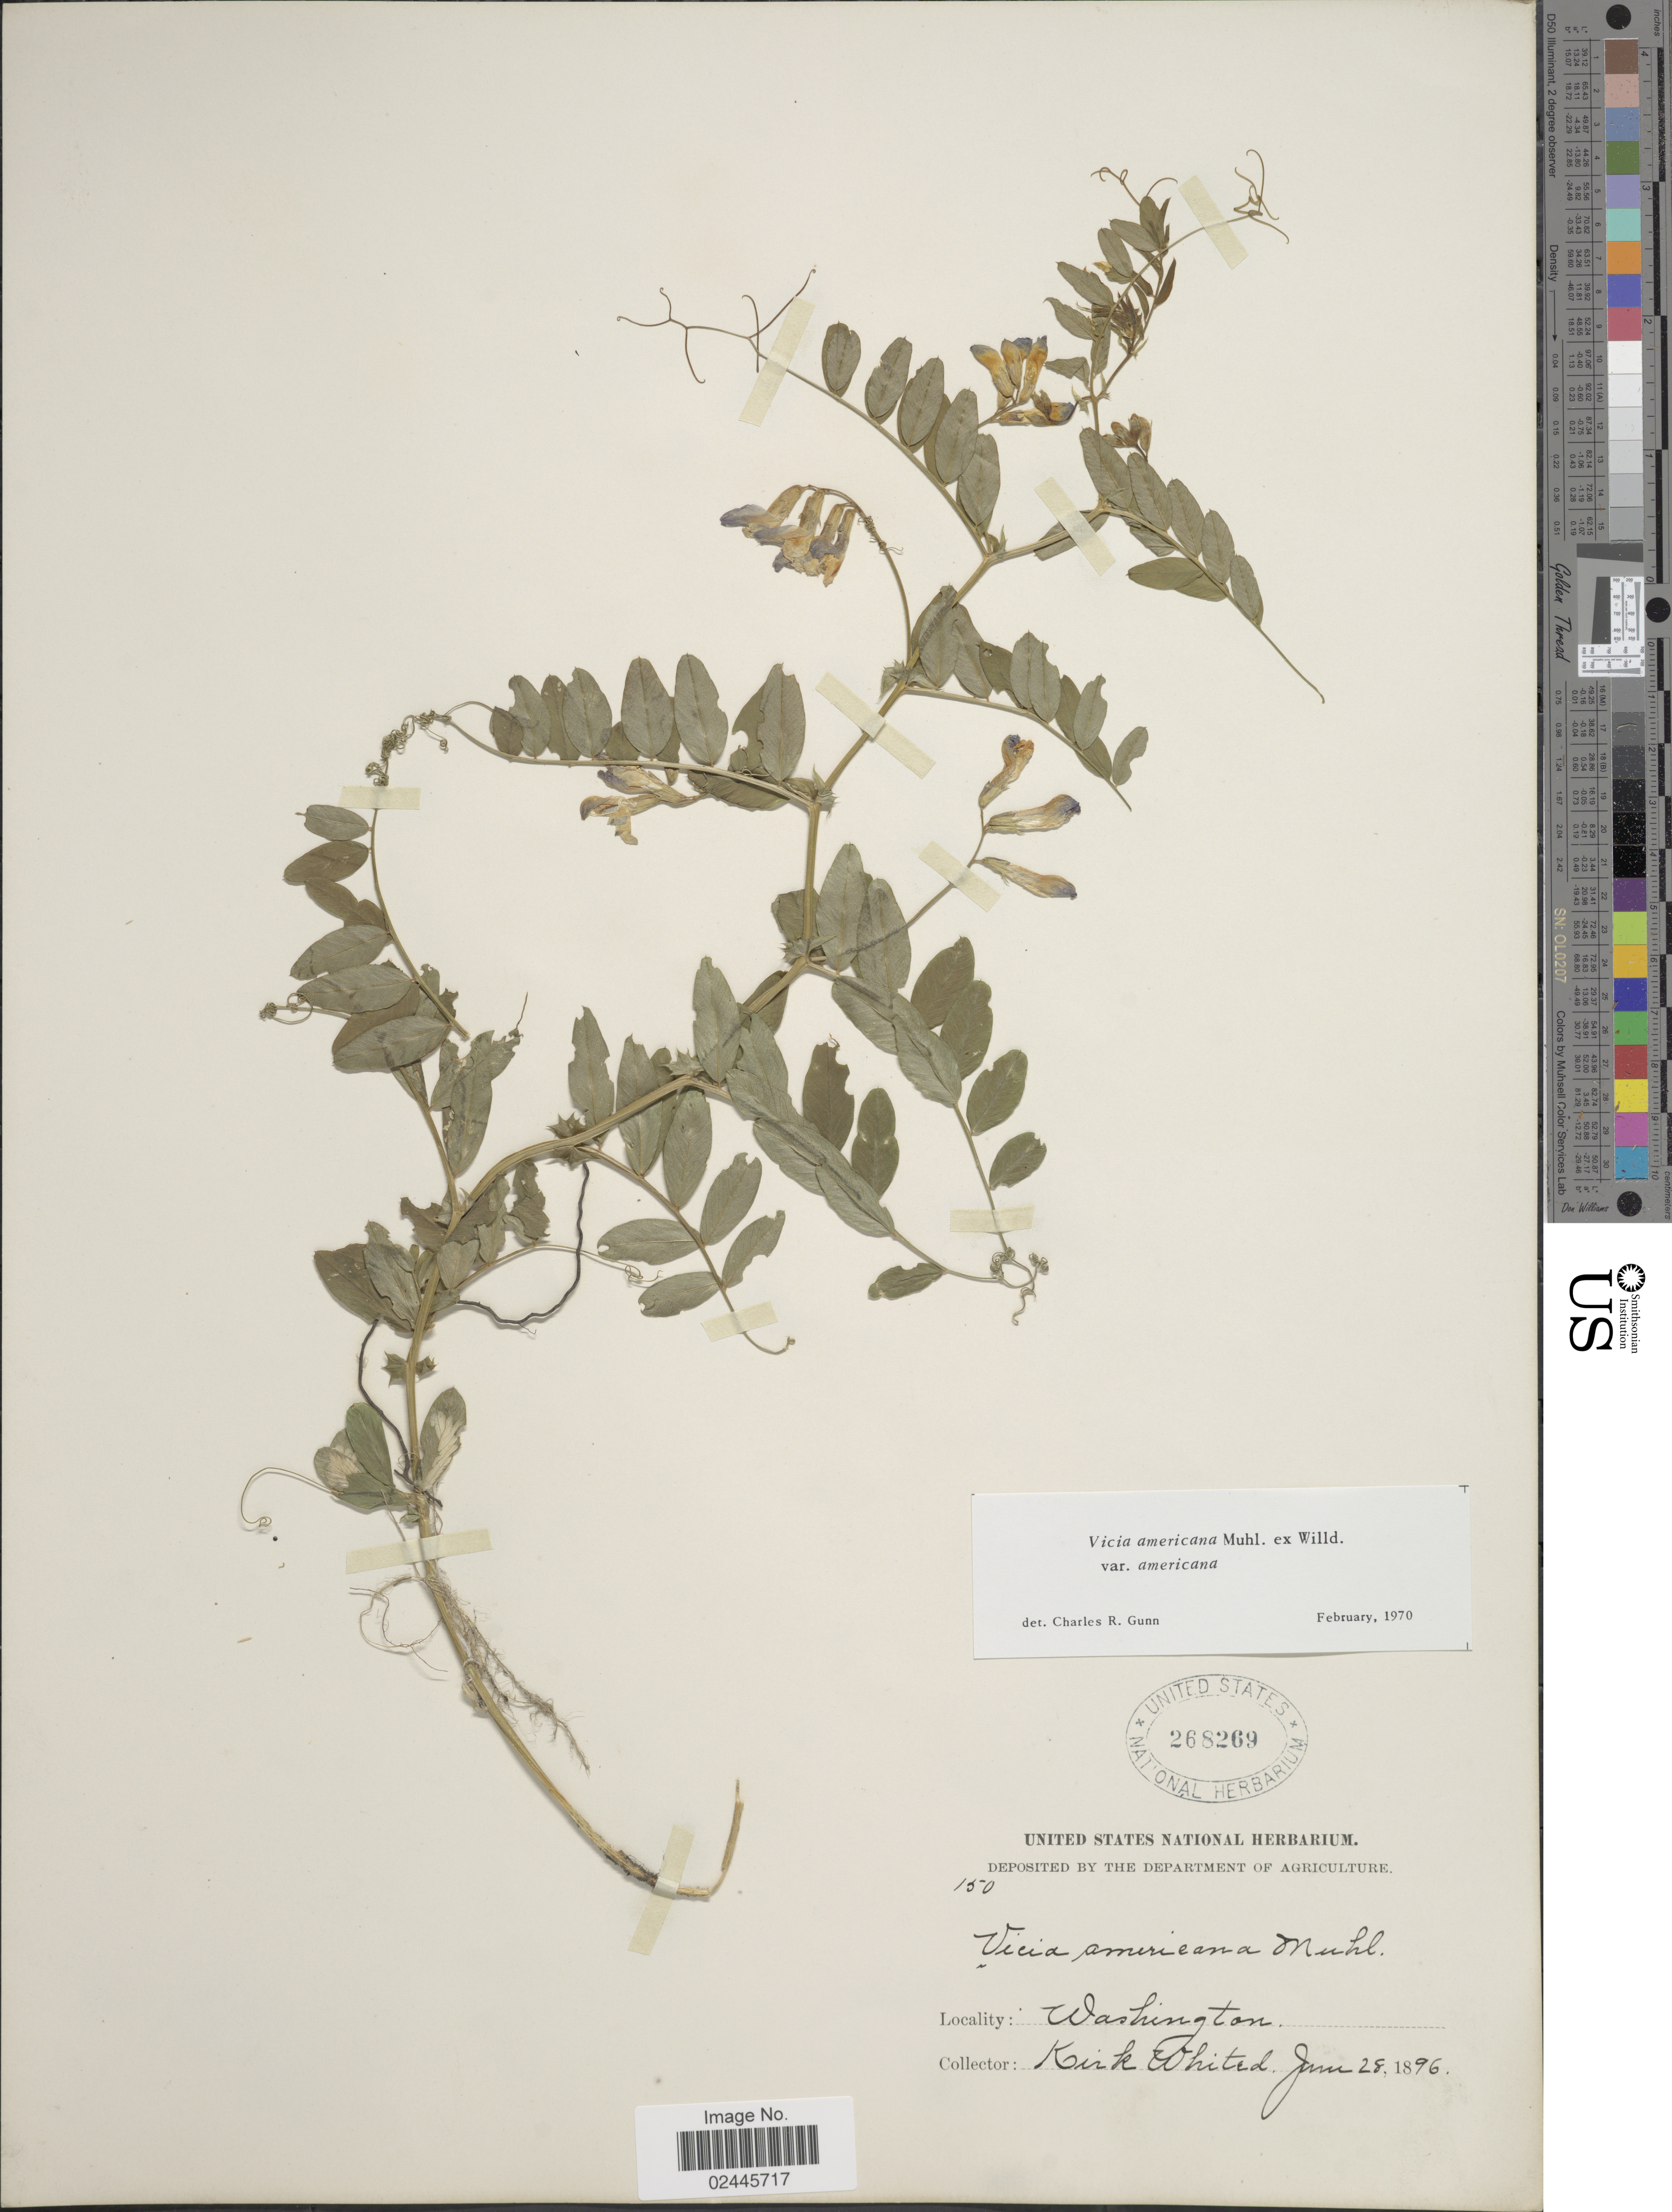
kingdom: Plantae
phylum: Tracheophyta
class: Magnoliopsida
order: Fabales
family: Fabaceae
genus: Vicia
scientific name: Vicia americana var. americana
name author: Muhl. ex Willd.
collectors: K. Whited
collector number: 150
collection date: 1896-06-28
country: United States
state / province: Washington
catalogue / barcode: US 268269